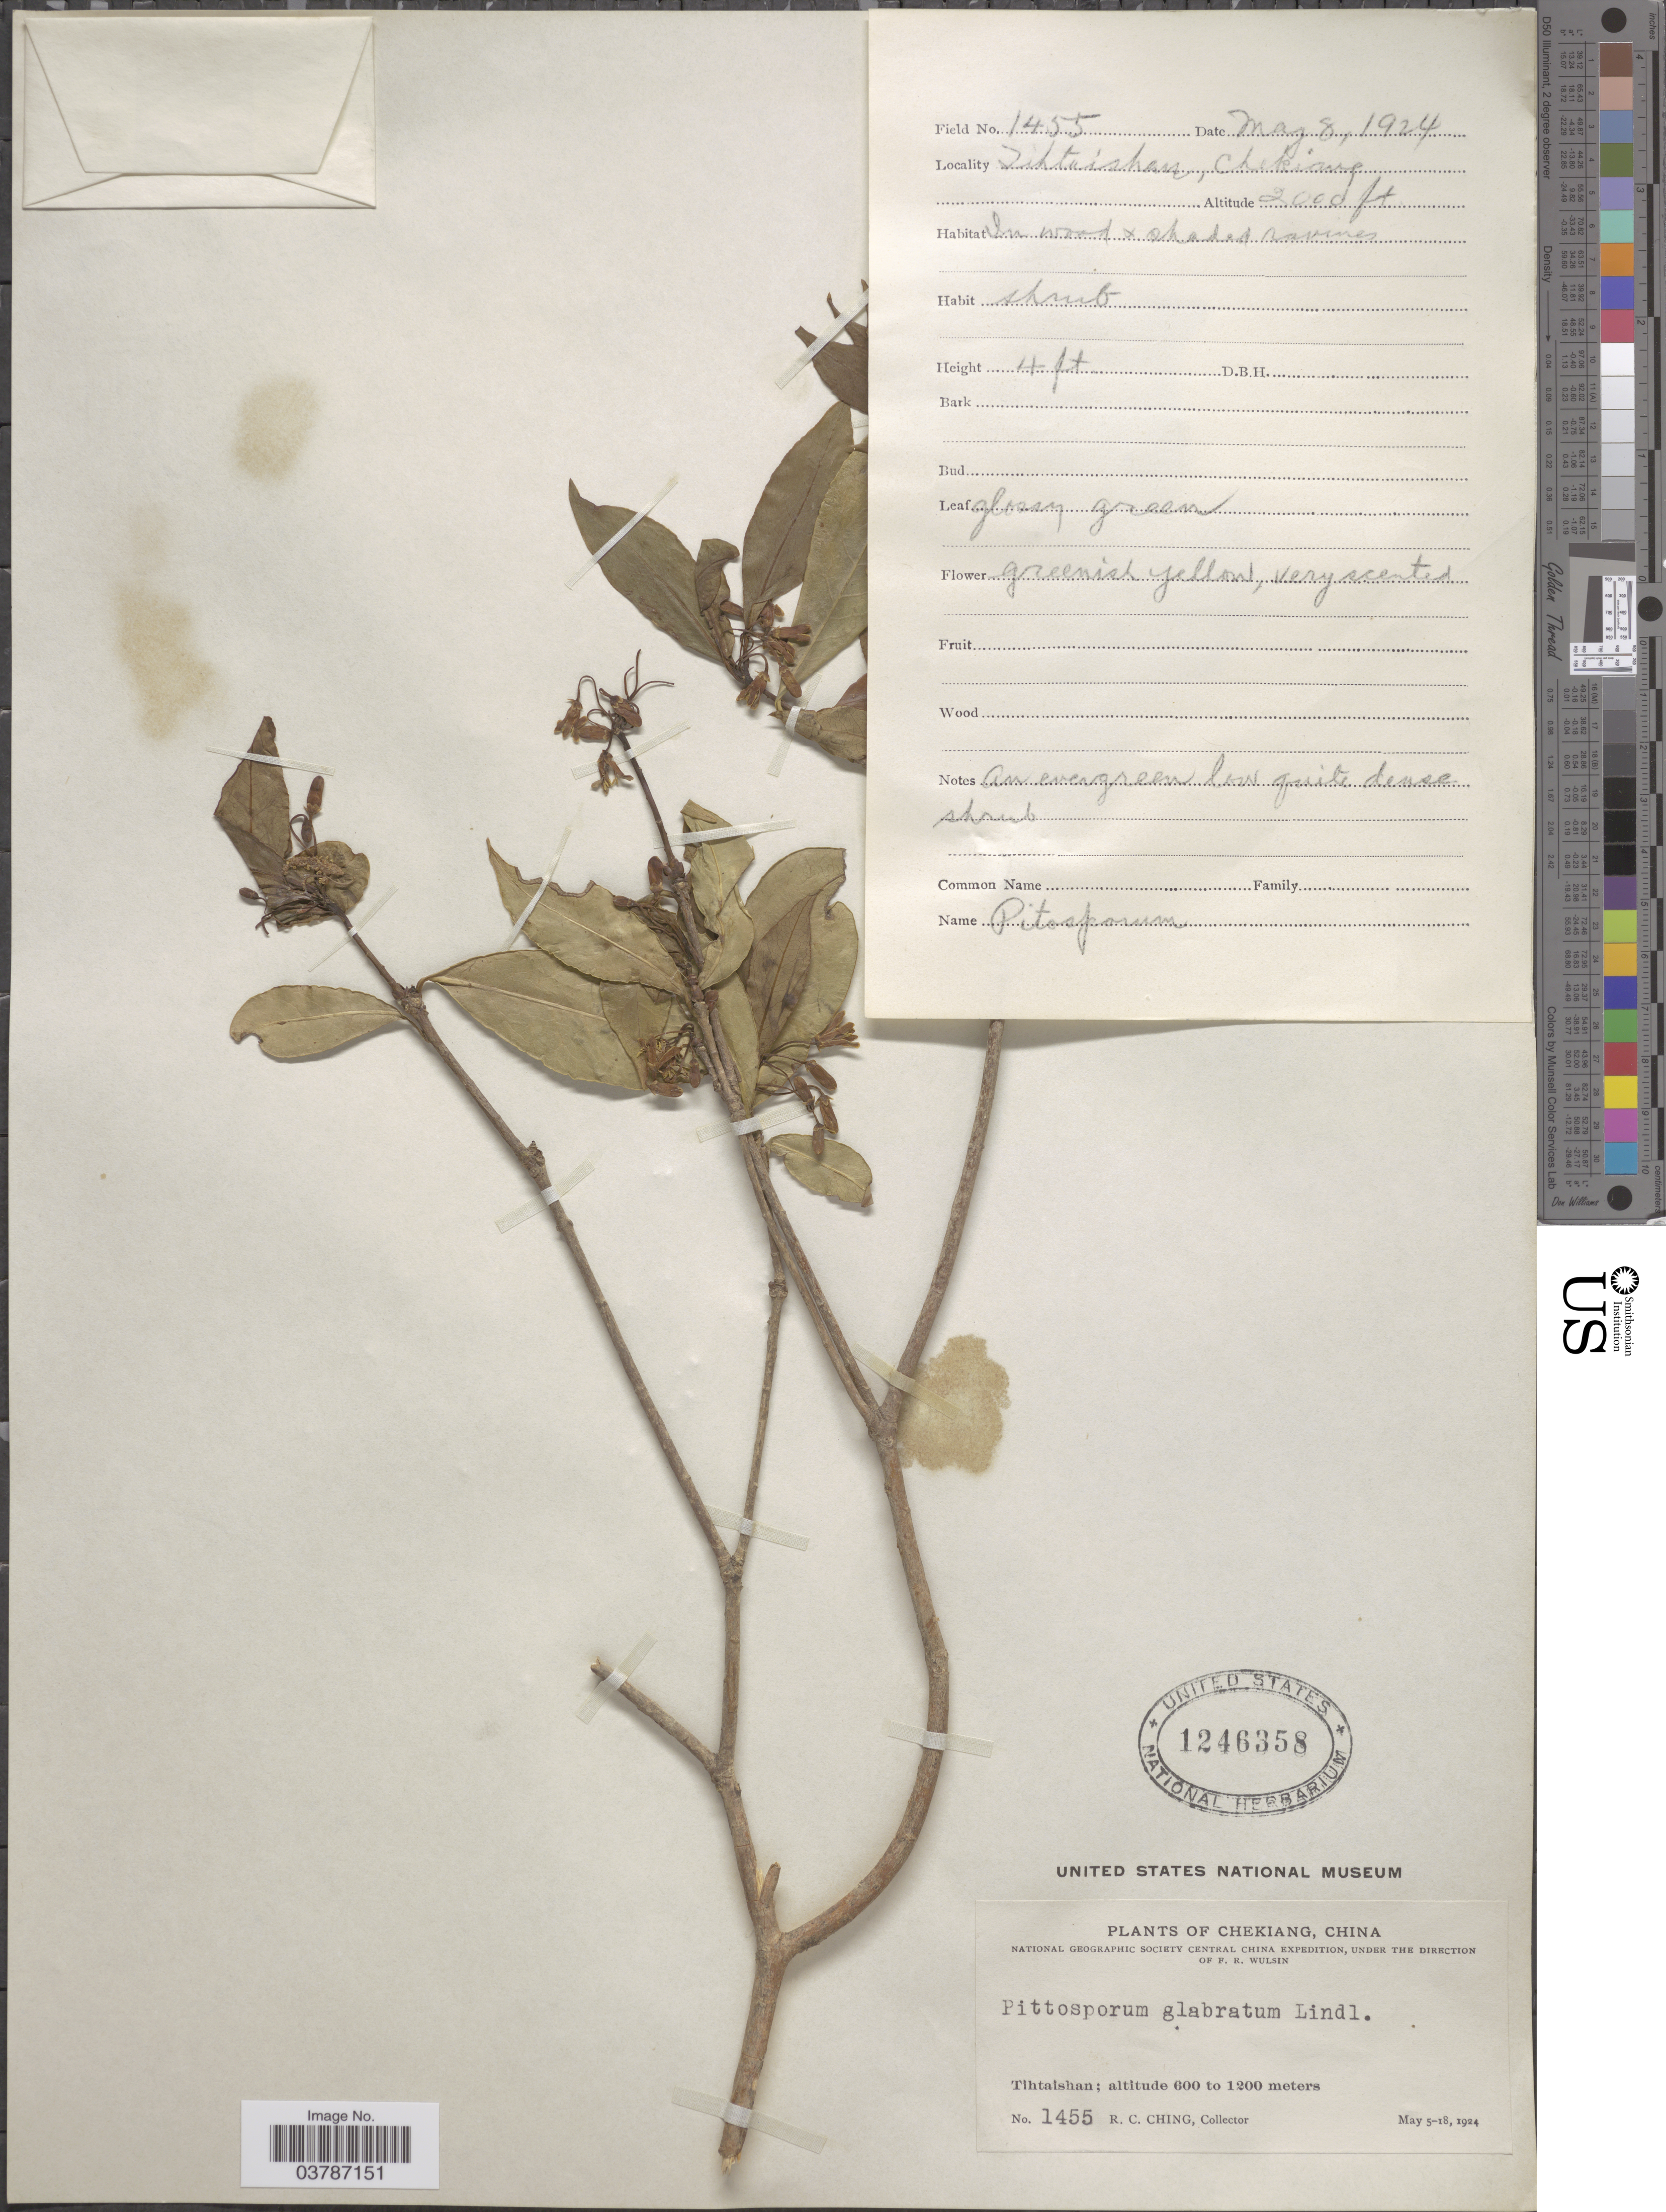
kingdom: Plantae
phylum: Tracheophyta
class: Magnoliopsida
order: Apiales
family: Pittosporaceae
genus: Pittosporum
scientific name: Pittosporum glabratum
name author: Lindl.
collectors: R. C. Ching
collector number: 1455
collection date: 1924-05-08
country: China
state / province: Zhejiang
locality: Chekiang. Central China. Tihtaishan.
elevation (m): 610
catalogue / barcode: US 1246358